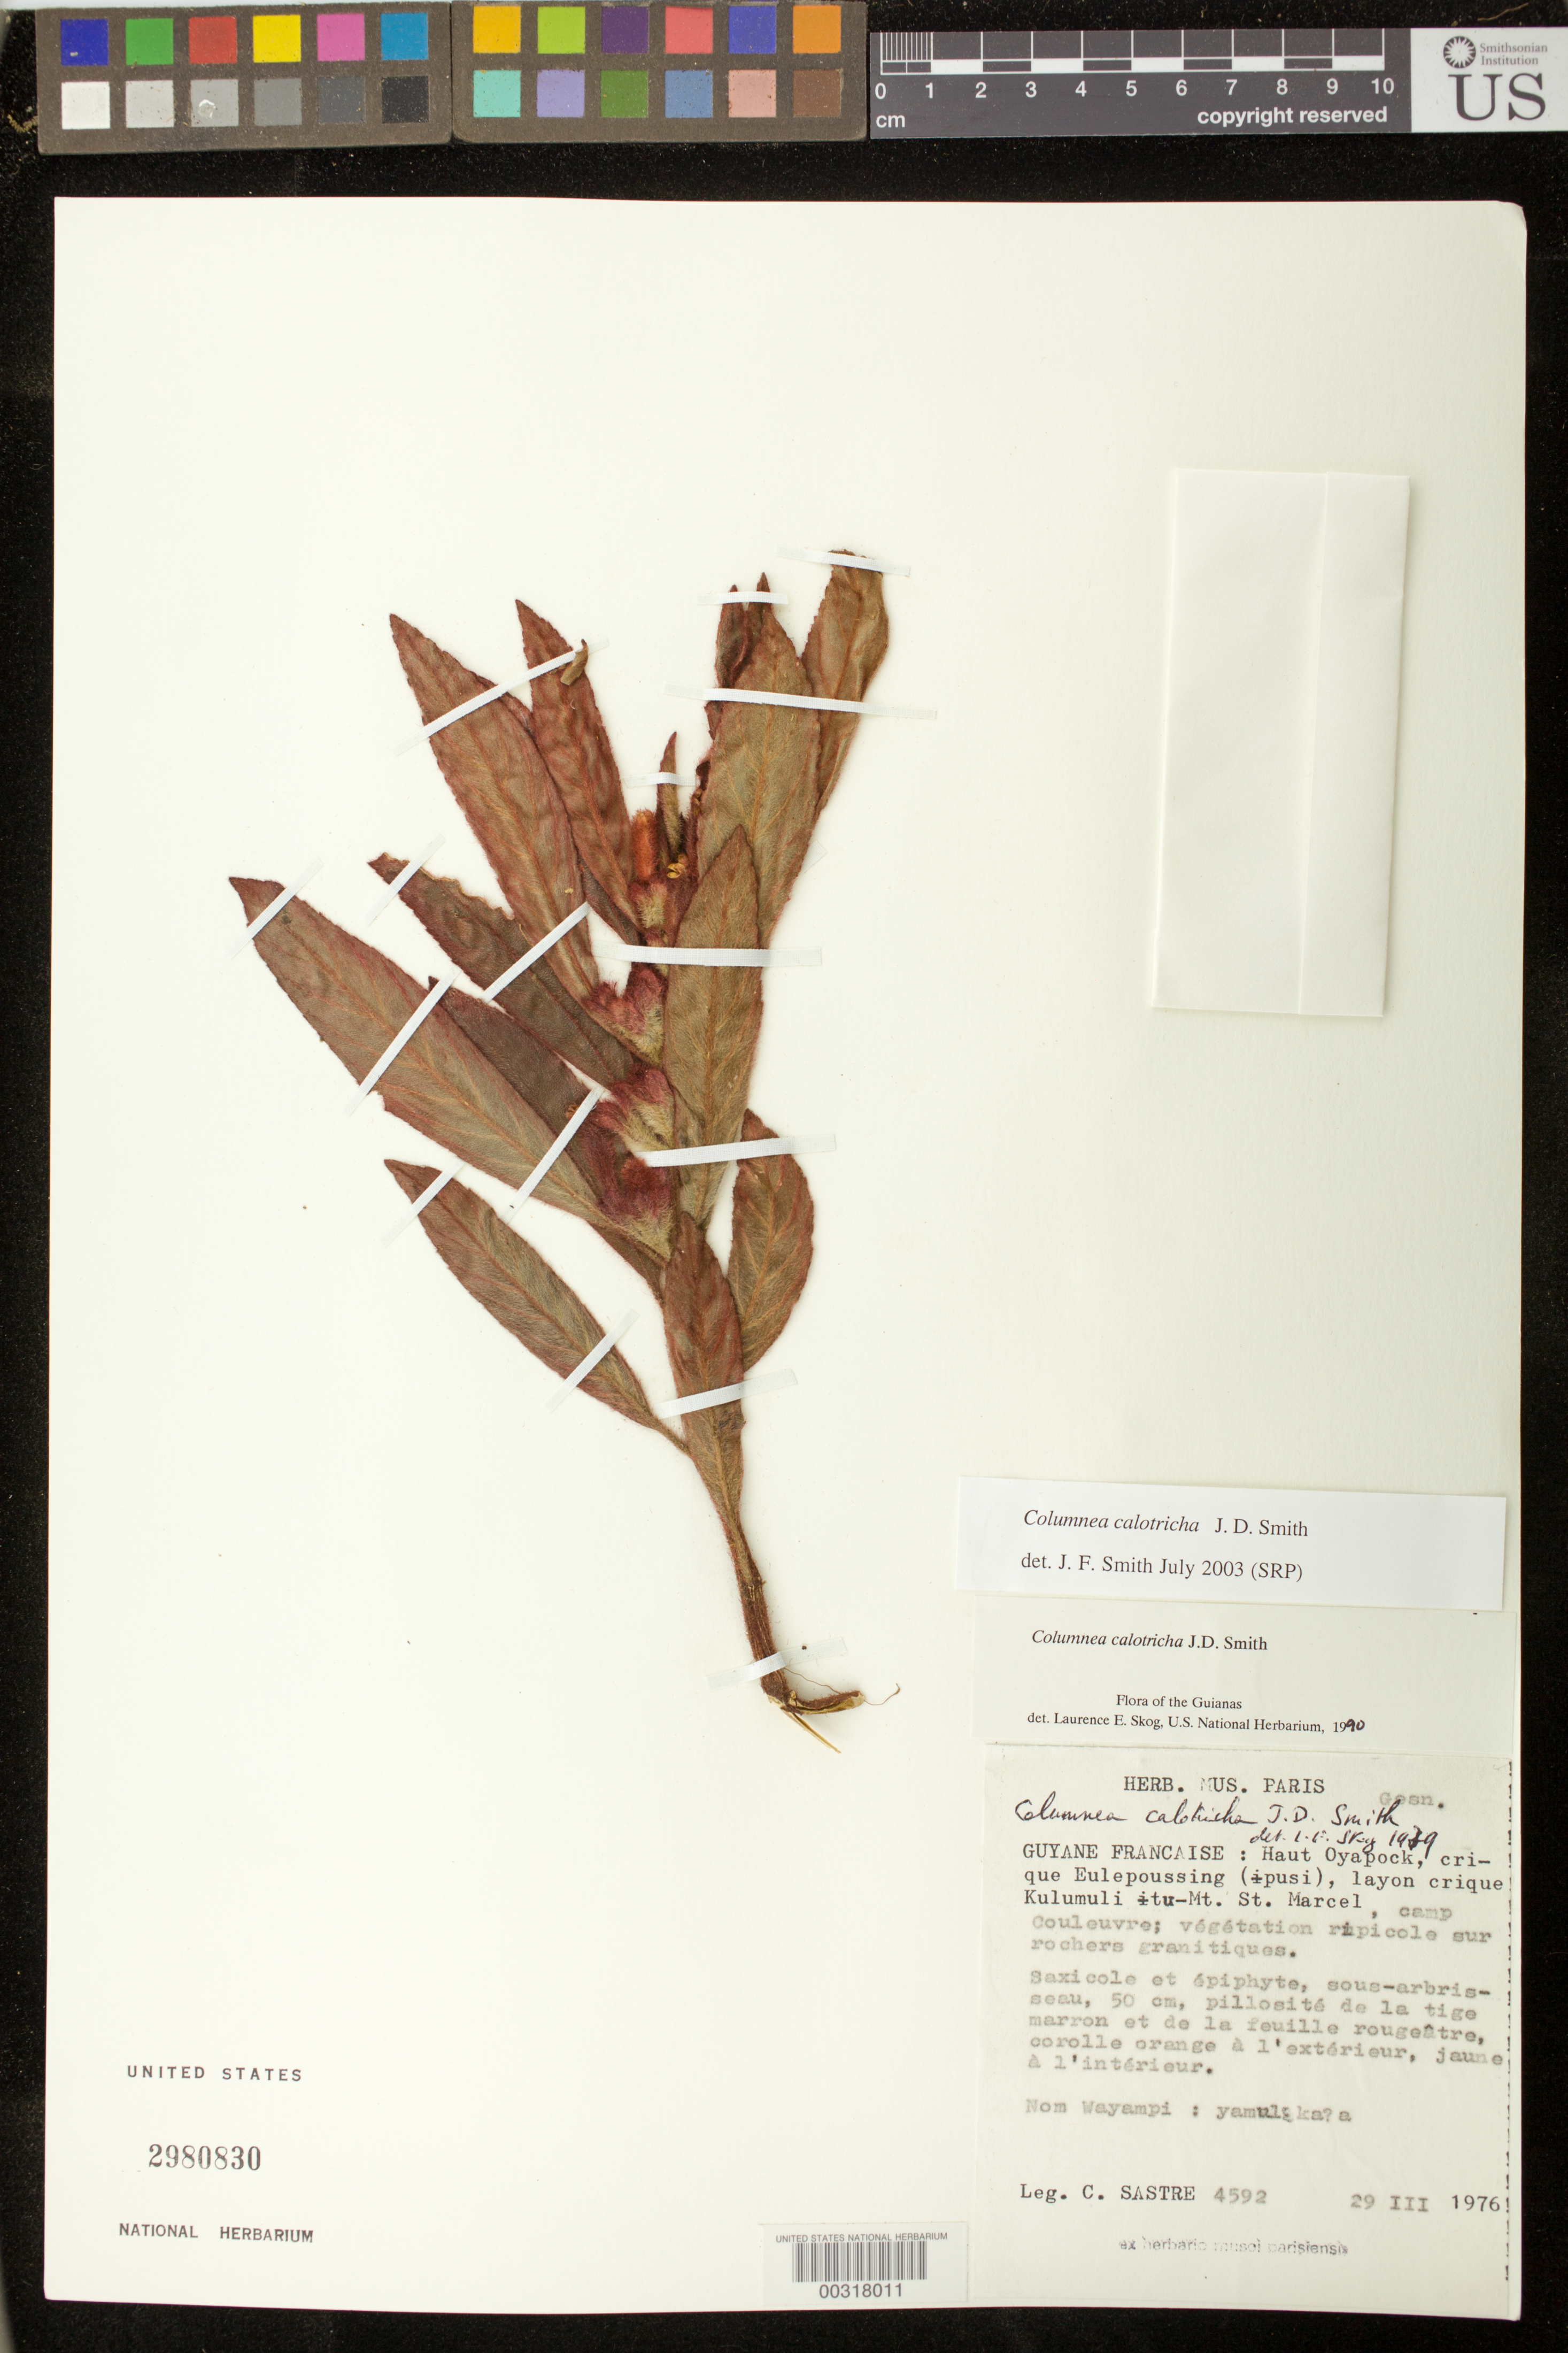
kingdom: Plantae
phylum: Tracheophyta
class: Magnoliopsida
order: Lamiales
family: Gesneriaceae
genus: Columnea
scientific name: Columnea calotricha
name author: Donn. Sm.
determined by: Skog, Laurence E.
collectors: C. H. L. Sastre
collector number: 4592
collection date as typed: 29 Mar 1976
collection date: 1976-03-29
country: French Guiana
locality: Haut Oyapock, crique Eulepoussing, layon crique Kulumuli, Mt. St. Marcel, camp Couleuvre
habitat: Végétation ripicole sur rochers granitiques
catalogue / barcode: US 2980830